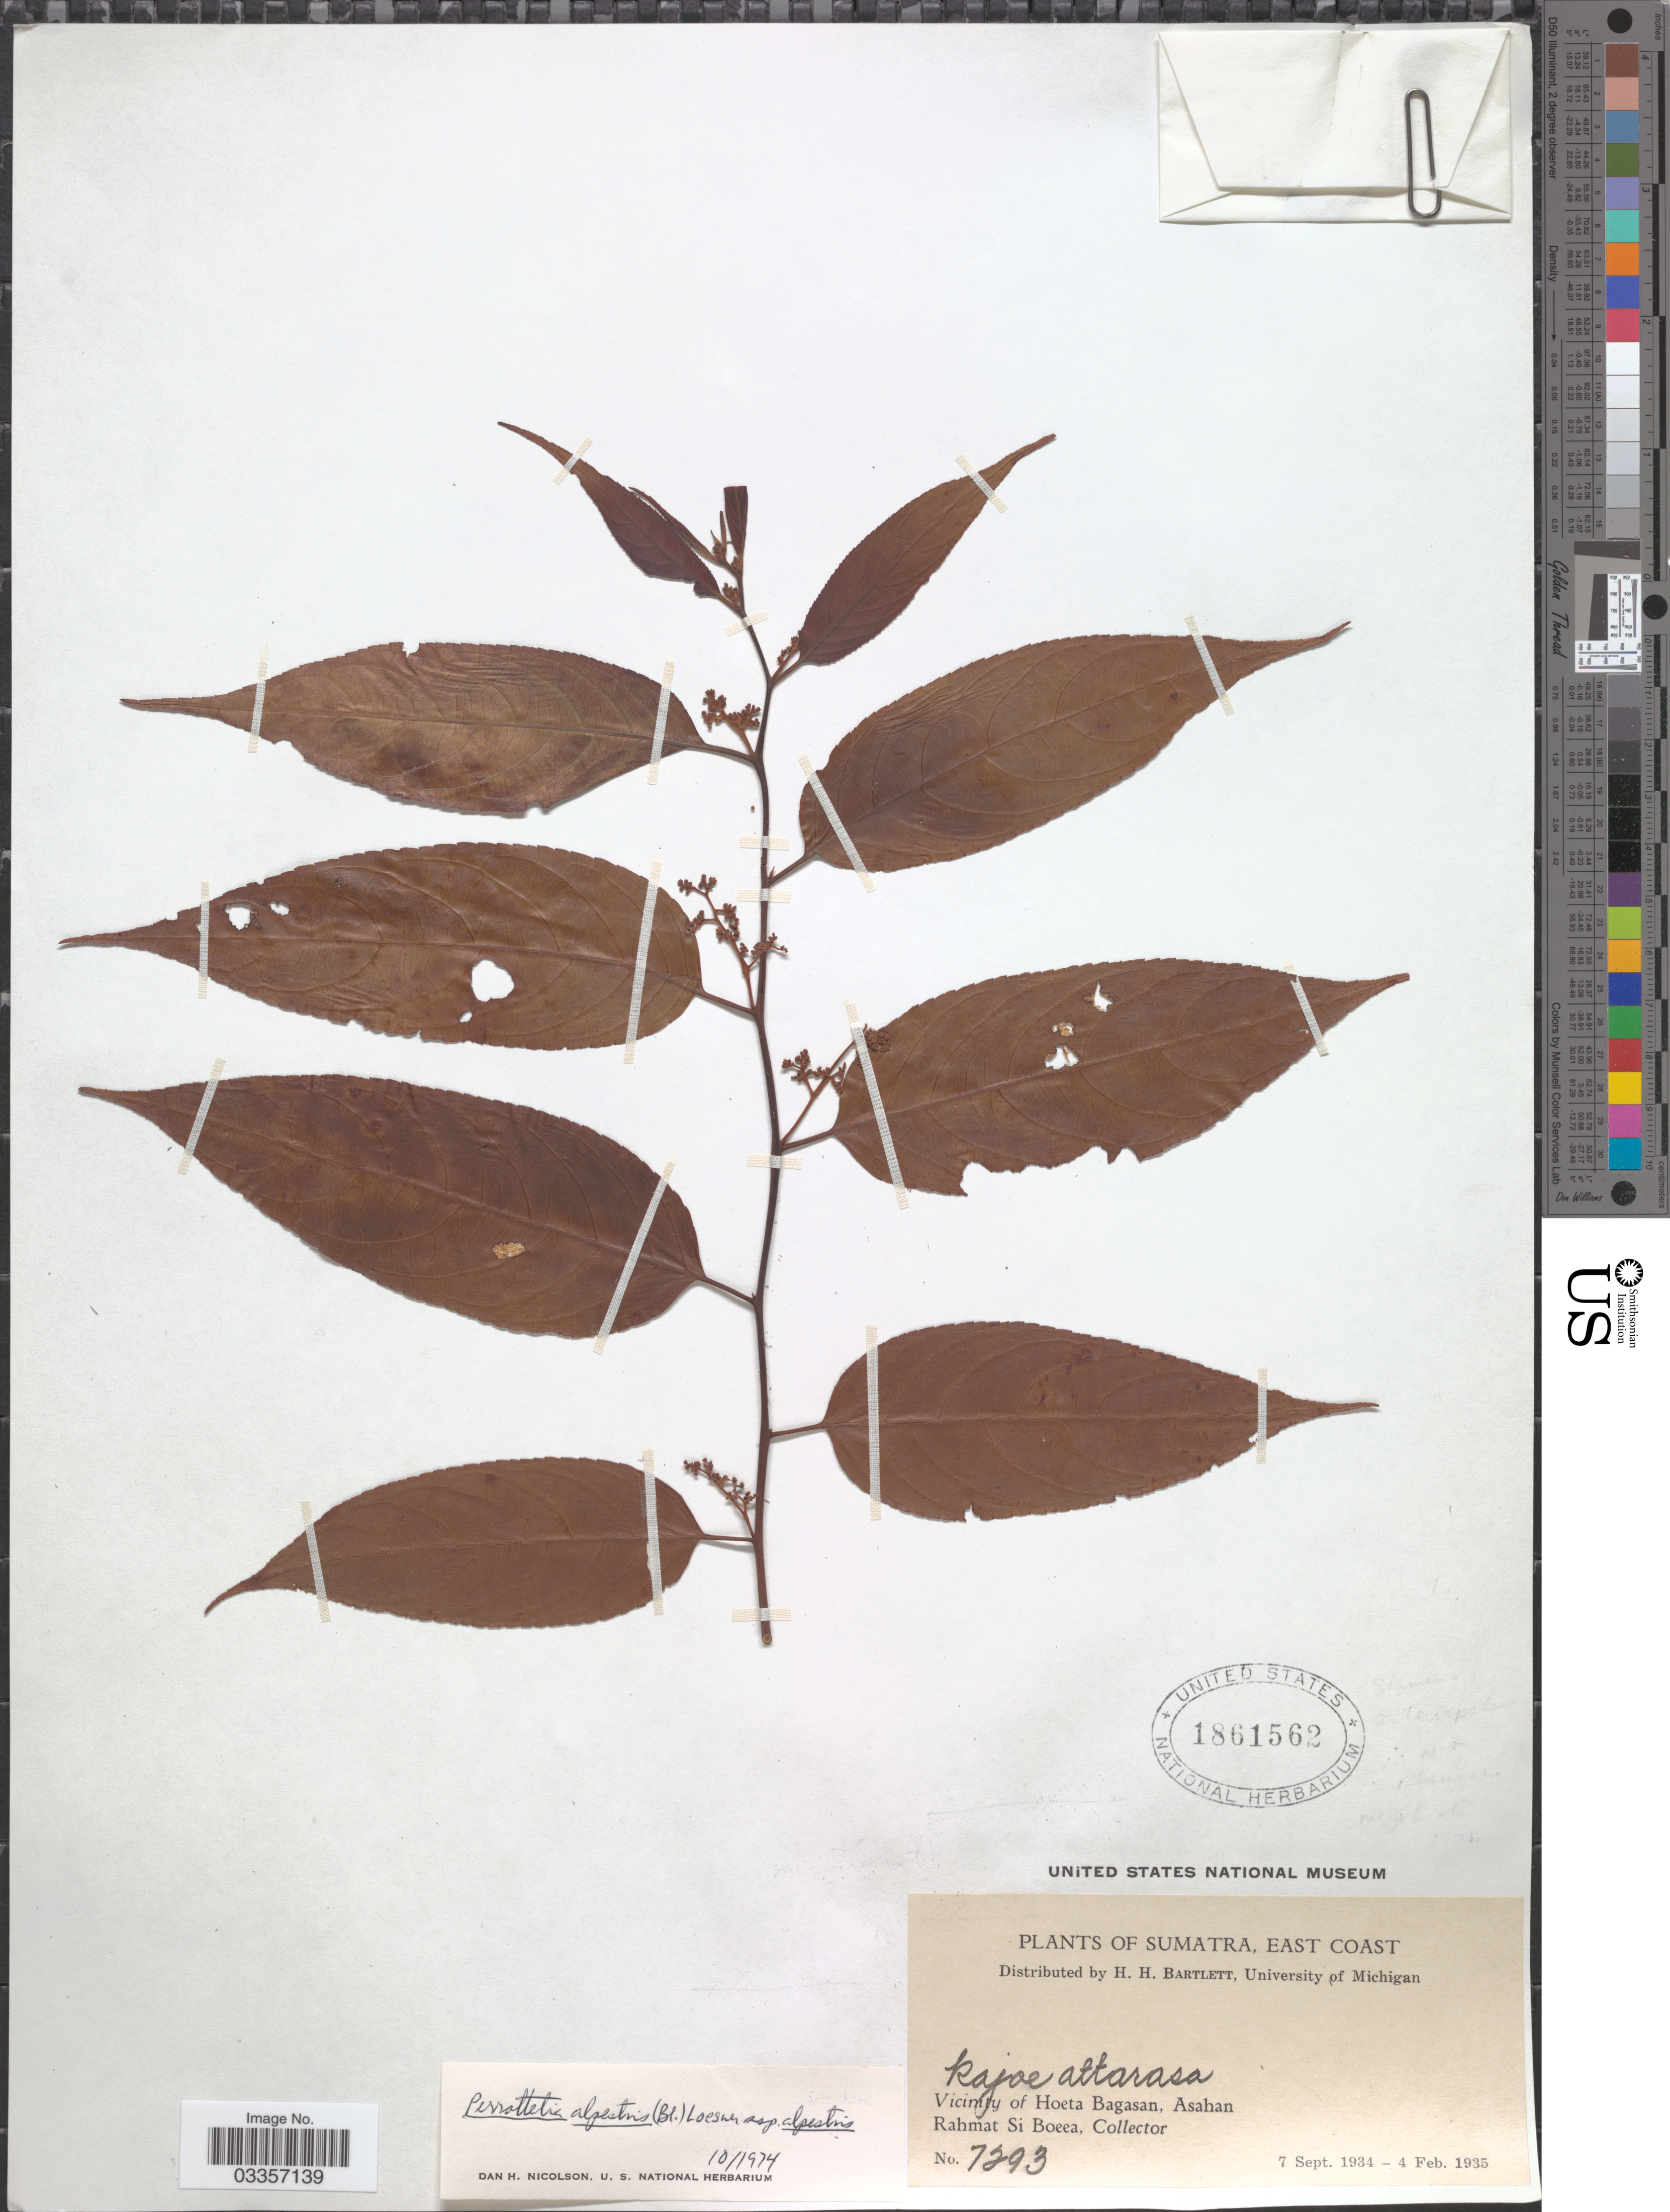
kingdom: Plantae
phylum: Tracheophyta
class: Magnoliopsida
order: Huerteales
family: Dipentodontaceae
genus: Perrottetia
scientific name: Perrottetia alpestris subsp. alpestris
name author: (Blume) Loes.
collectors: Rahmat Si Boeea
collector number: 7293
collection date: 1934-09-07/1935-02-04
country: Indonesia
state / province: Sumatra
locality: East Coast, Vicinity of Hoeta Bagasan, Asahan.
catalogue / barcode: US 1861562